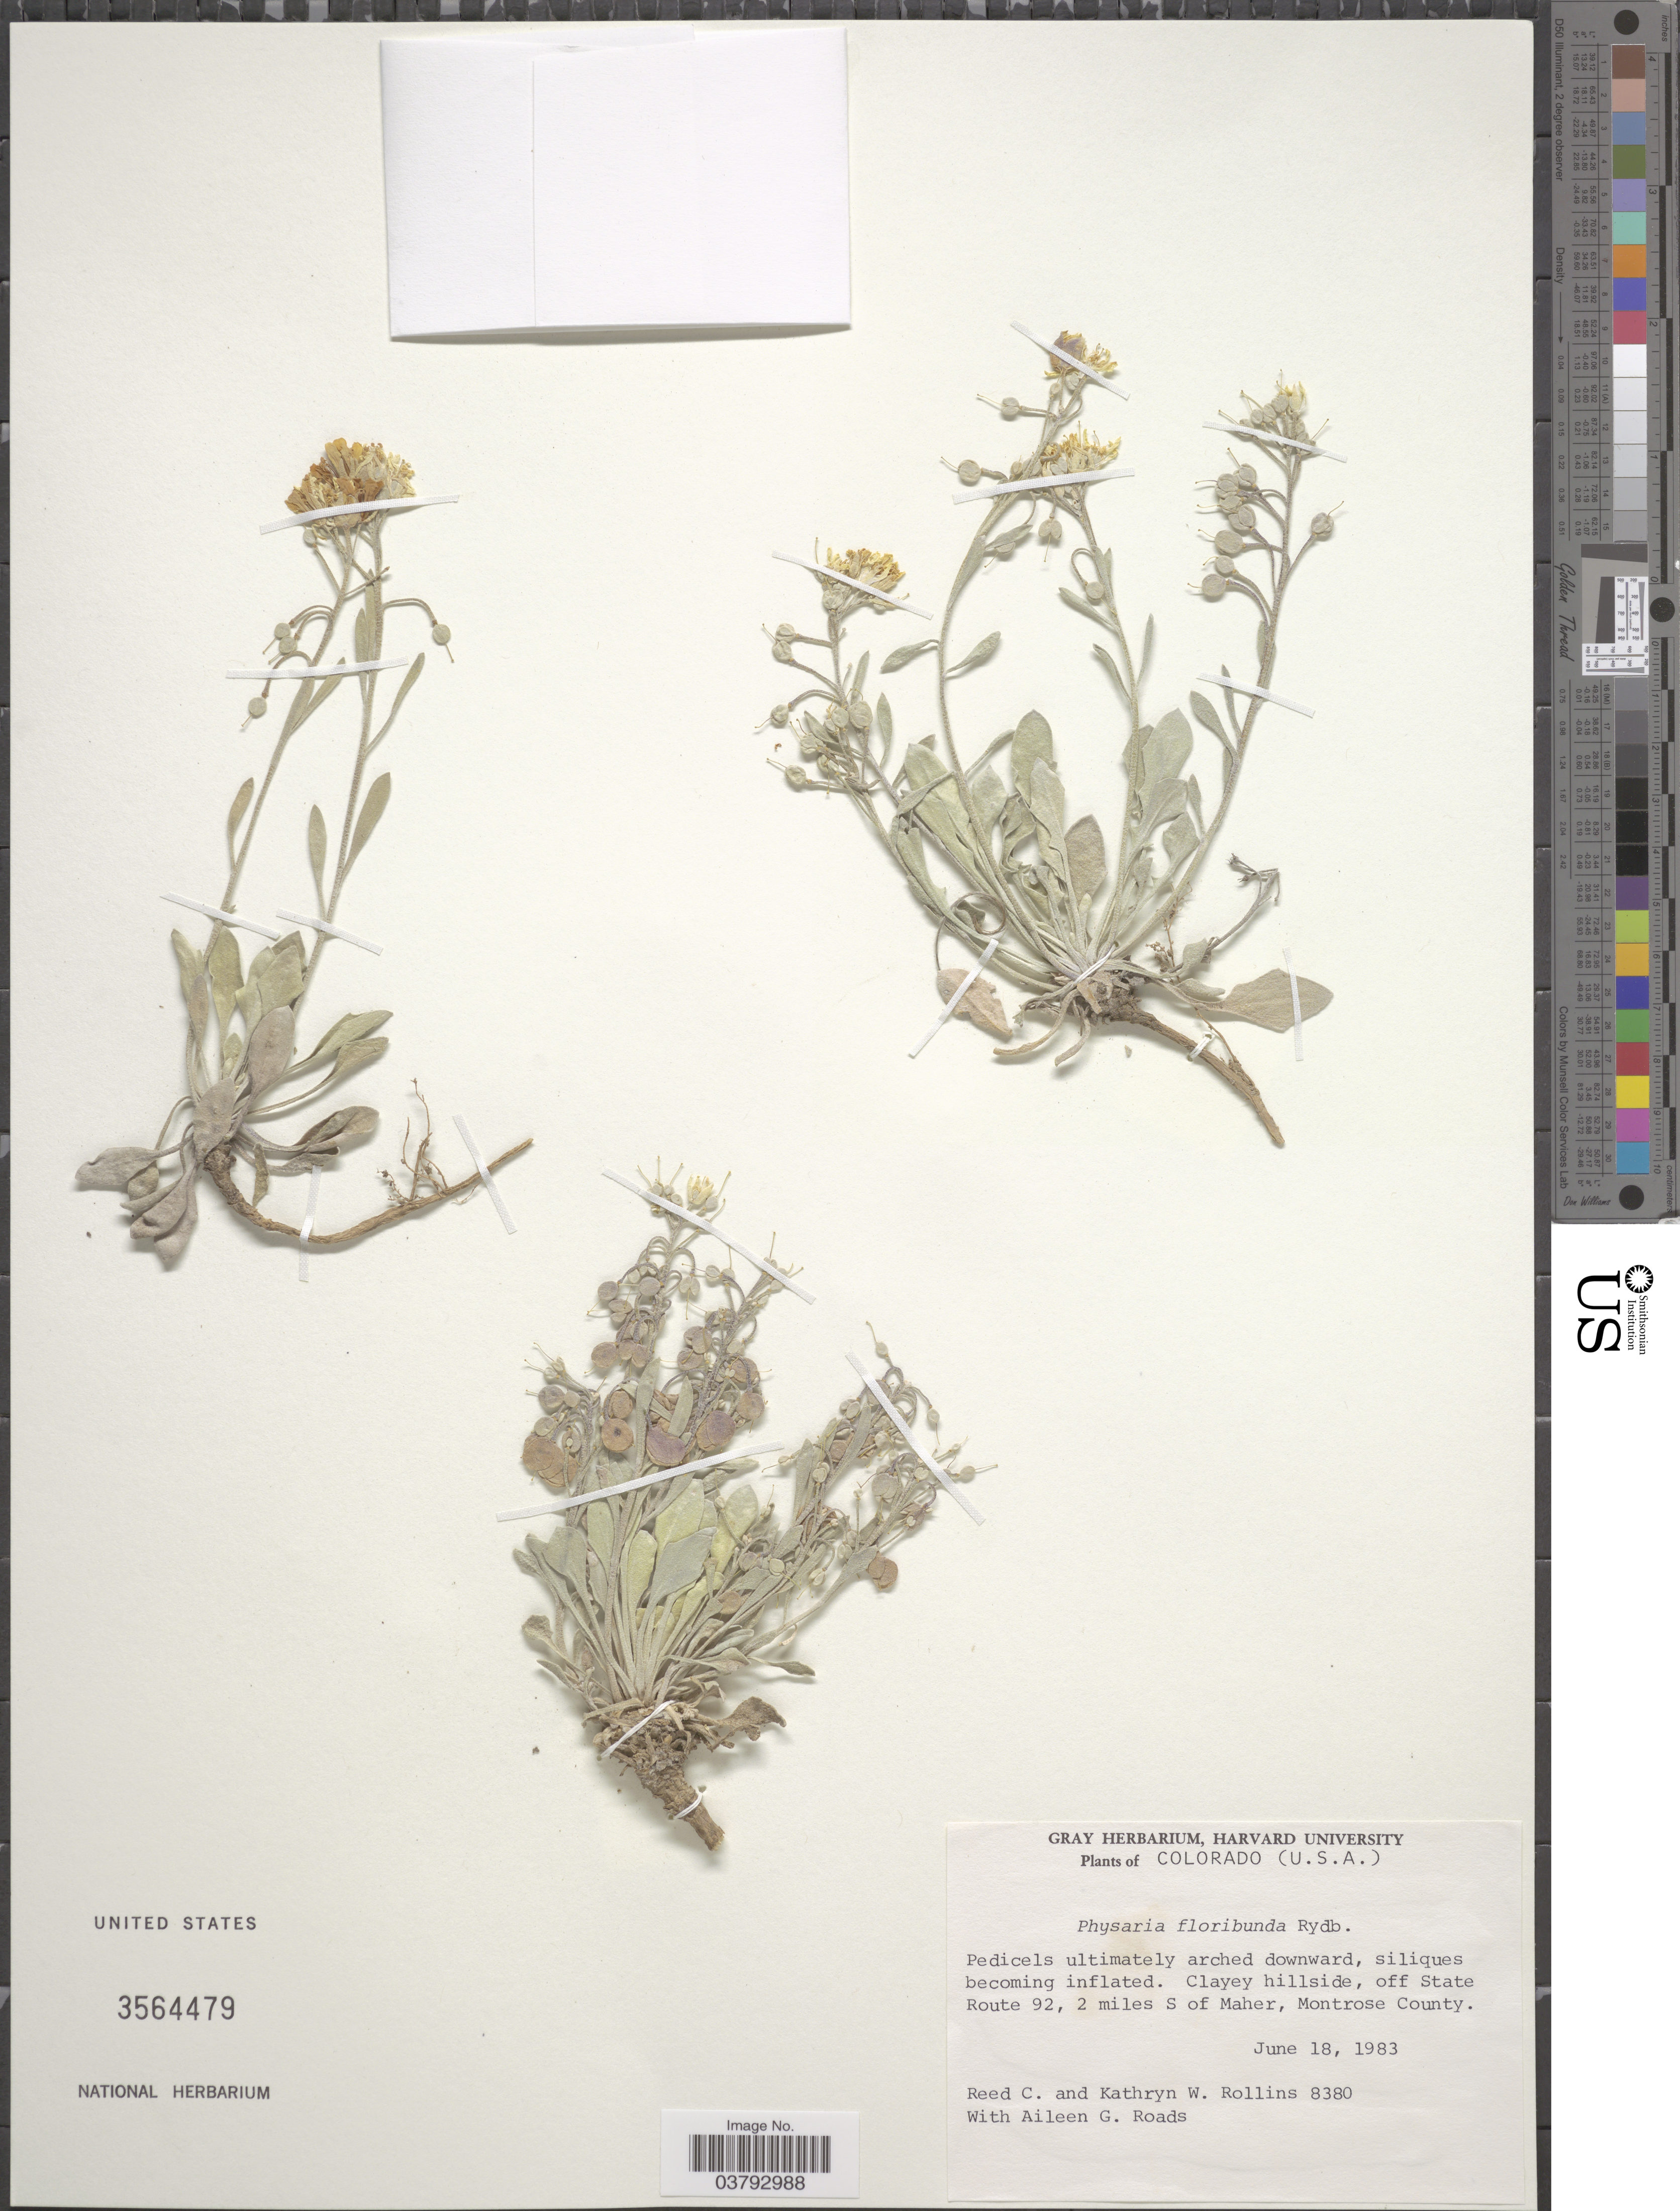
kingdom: Plantae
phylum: Tracheophyta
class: Magnoliopsida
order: Brassicales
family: Brassicaceae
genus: Physaria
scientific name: Physaria floribunda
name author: Rydb.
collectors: R. C. Rollins, K. W. Rollins & A. Roads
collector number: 8380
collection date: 1983-06-18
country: United States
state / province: Colorado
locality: Off State Route 92, 2 miles S of Maher, Montrose County.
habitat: clay hillside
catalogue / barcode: US 3564479